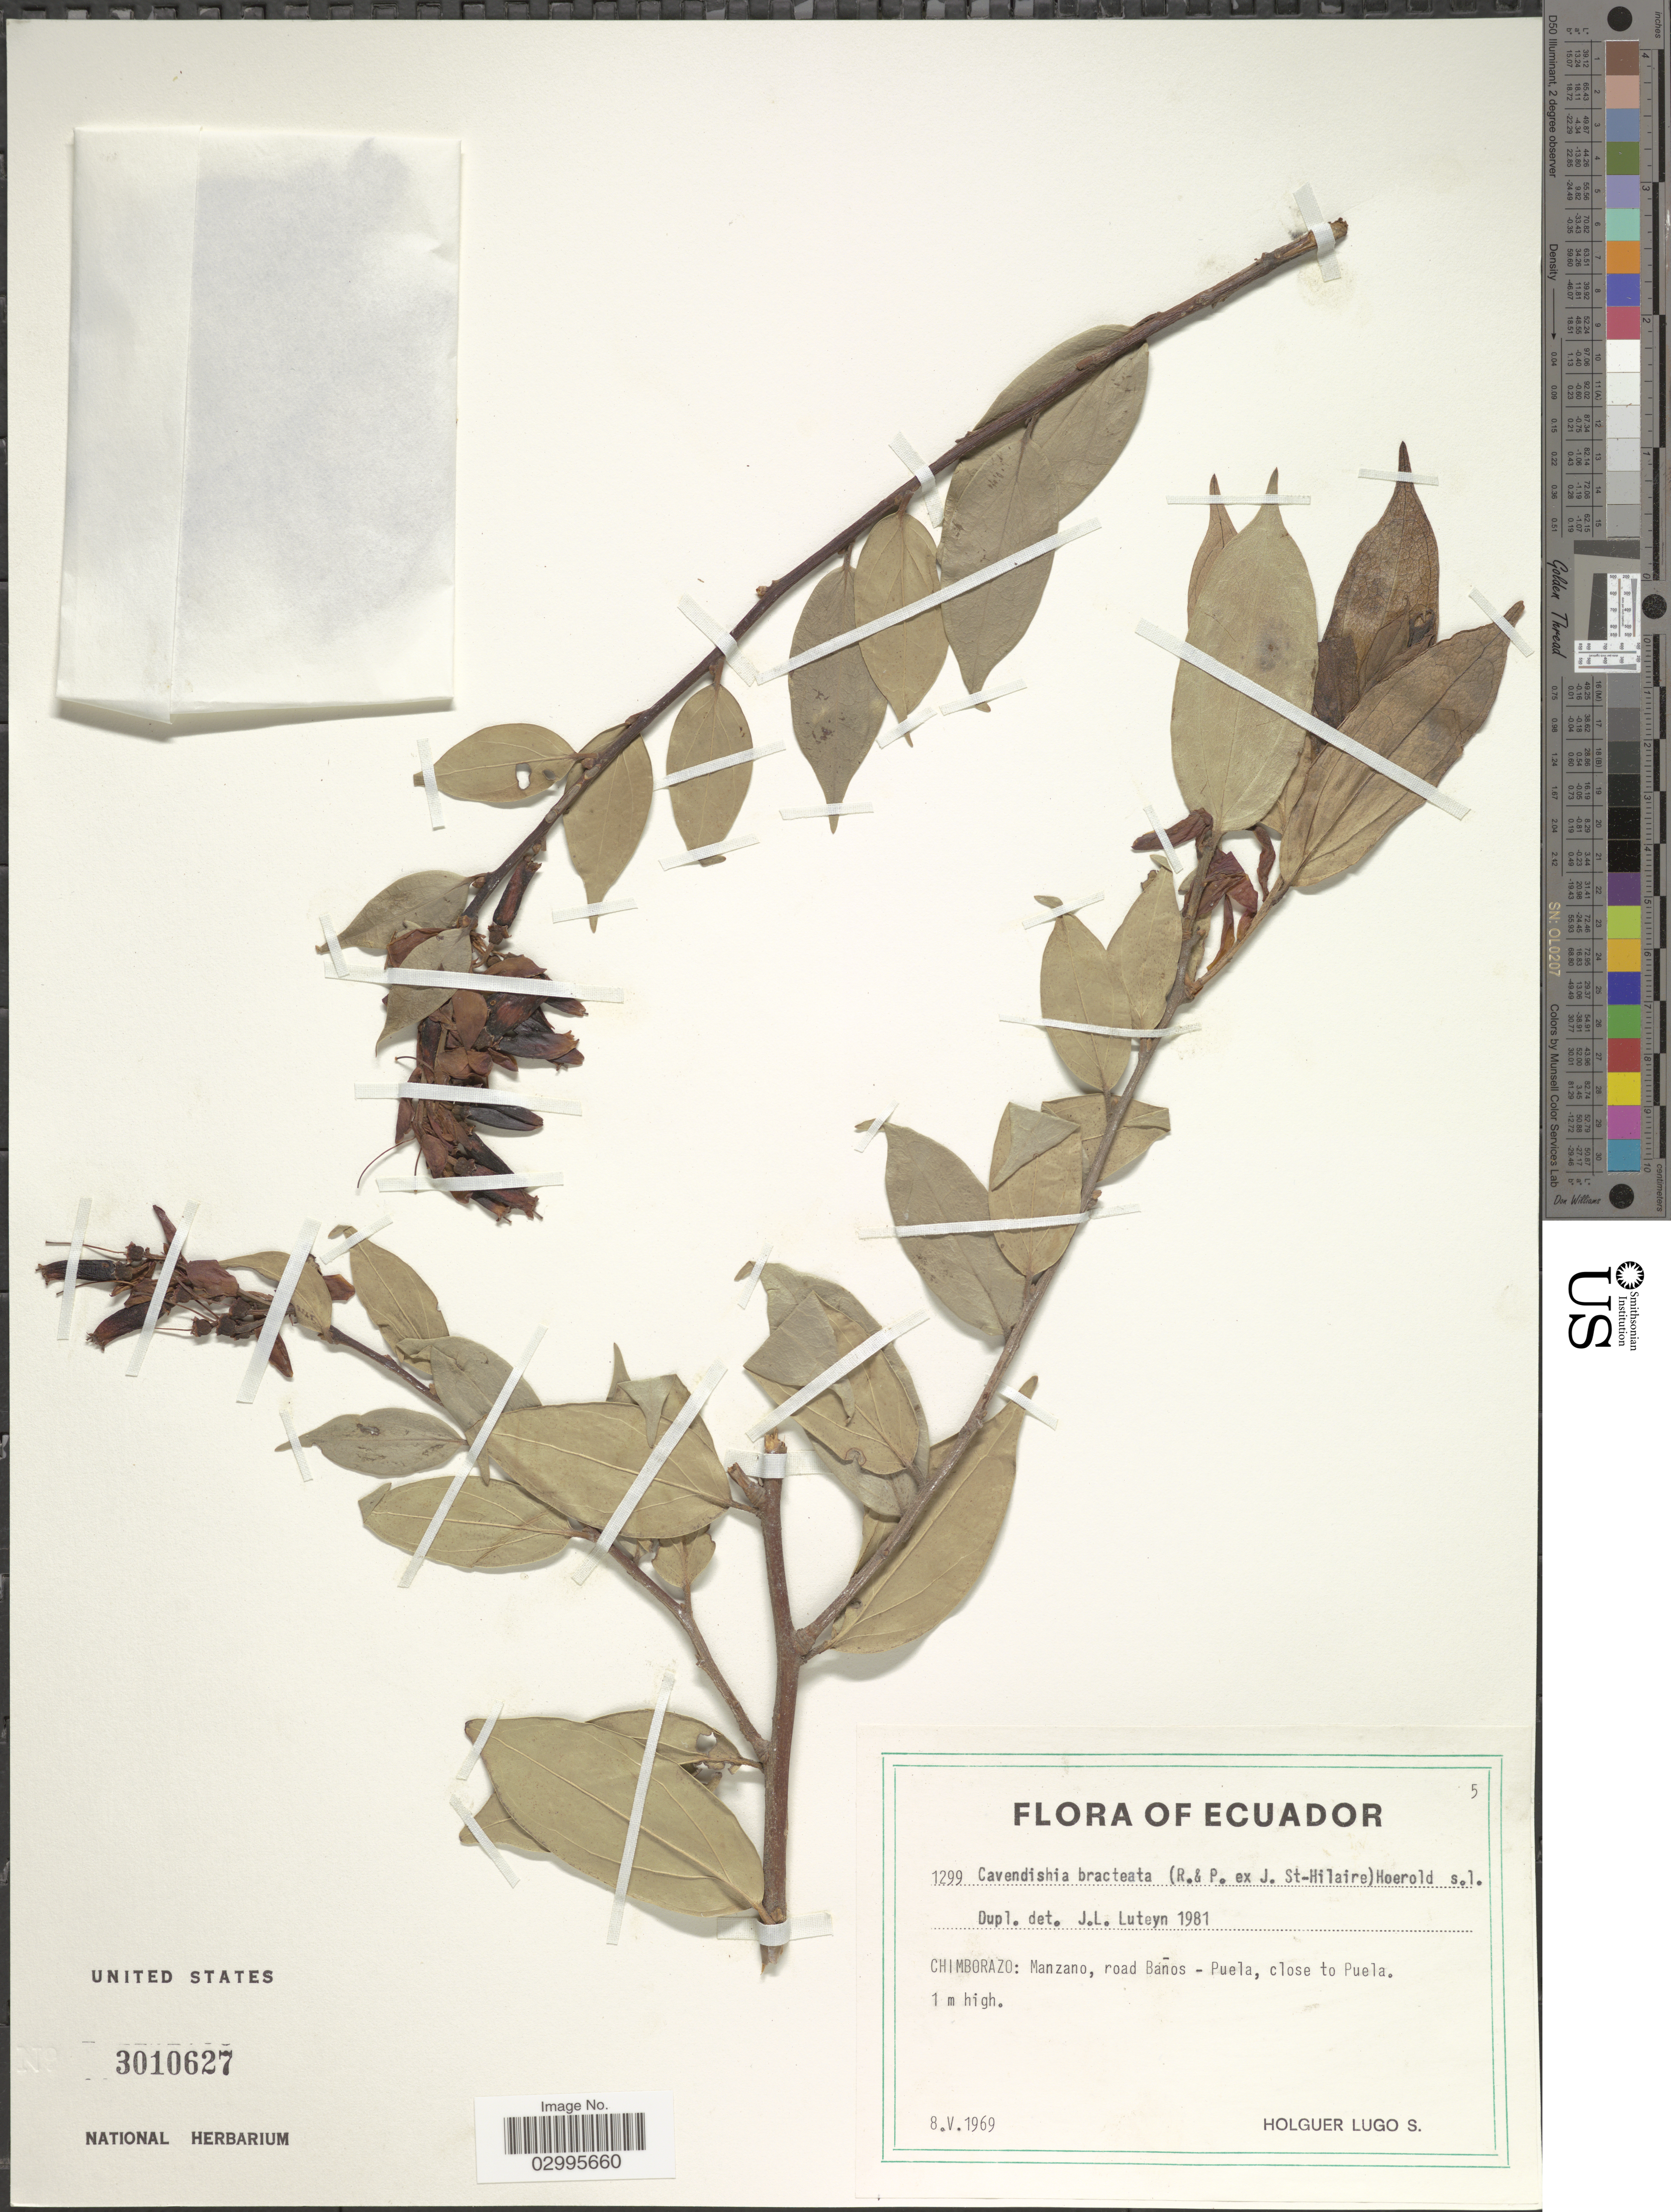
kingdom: Plantae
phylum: Tracheophyta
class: Magnoliopsida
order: Ericales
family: Ericaceae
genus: Cavendishia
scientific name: Cavendishia bracteata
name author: (Ruiz & Pav. ex J. St.-Hil.) Hoerold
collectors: H. Lugo S.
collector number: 1299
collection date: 1969-05-08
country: Ecuador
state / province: Chimborazo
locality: Manzano, road Baños - Puela, close to Puela.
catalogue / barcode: US 3010627